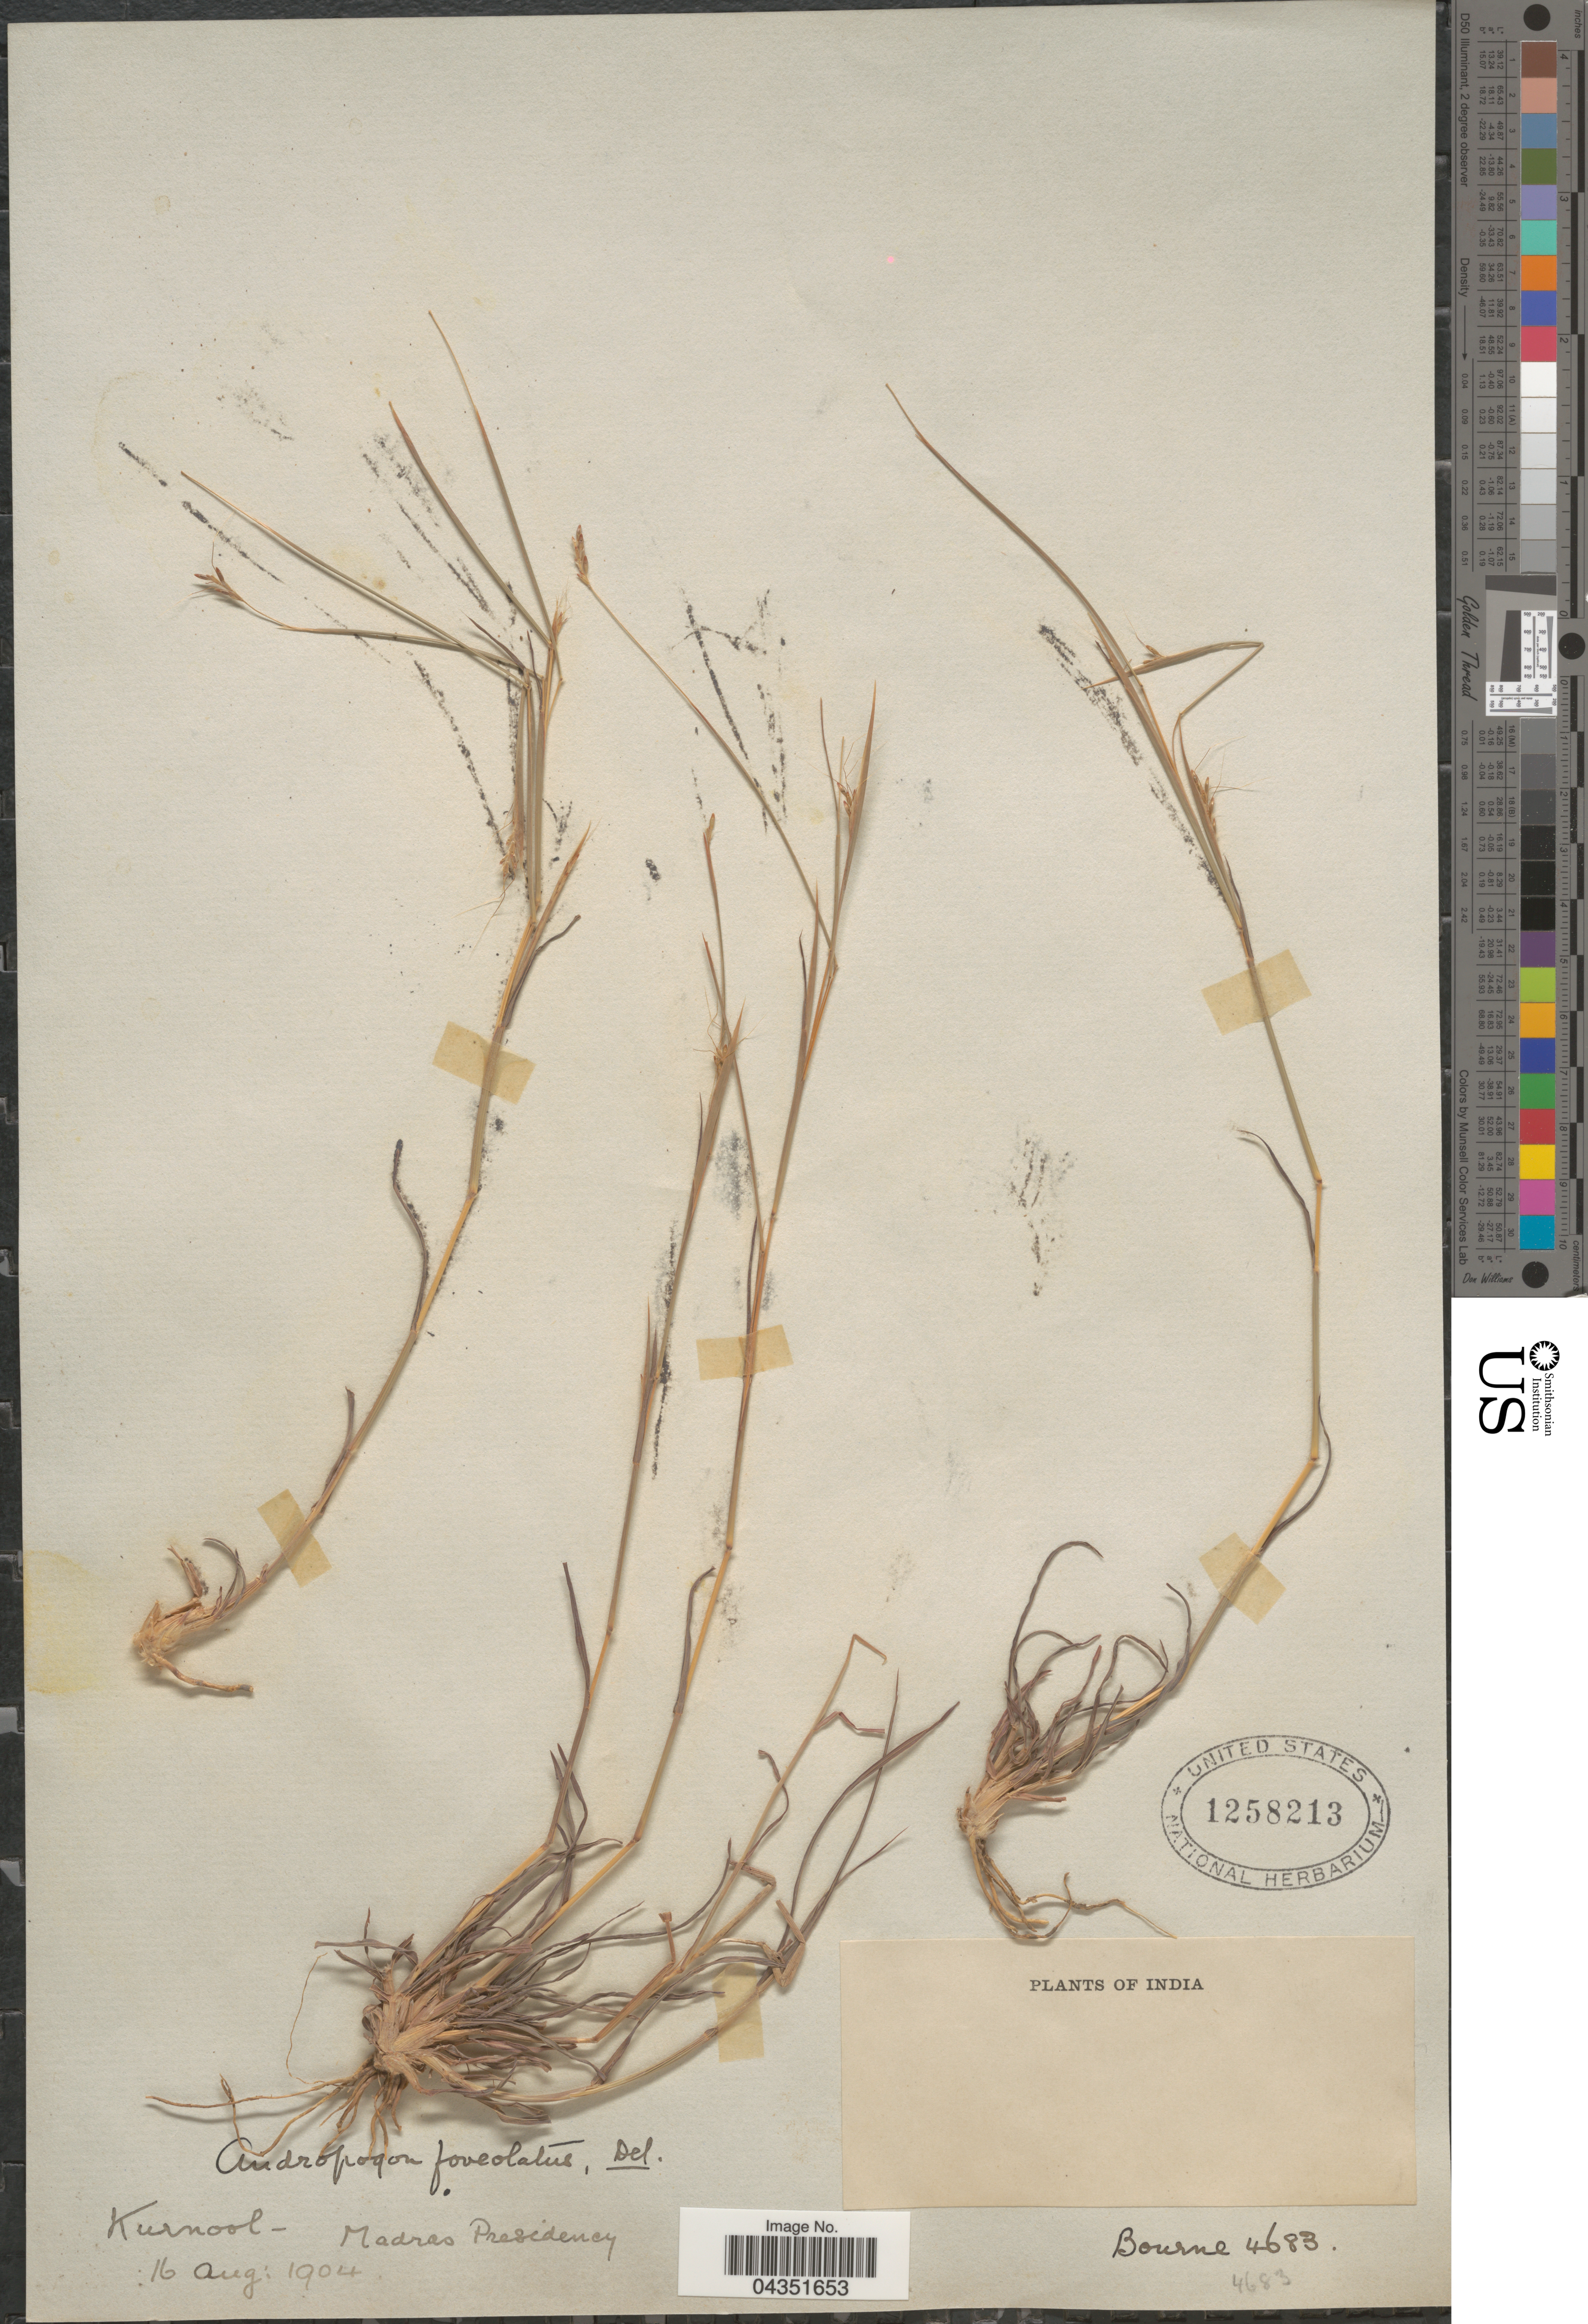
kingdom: Plantae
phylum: Tracheophyta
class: Liliopsida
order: Poales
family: Poaceae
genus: Eremopogon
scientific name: Eremopogon foveolatus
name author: (Delile) Stapf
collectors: -- Bourne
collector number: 4683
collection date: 1904-08-16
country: India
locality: Kurnool- Madras Presidency.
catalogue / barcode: US 1258213